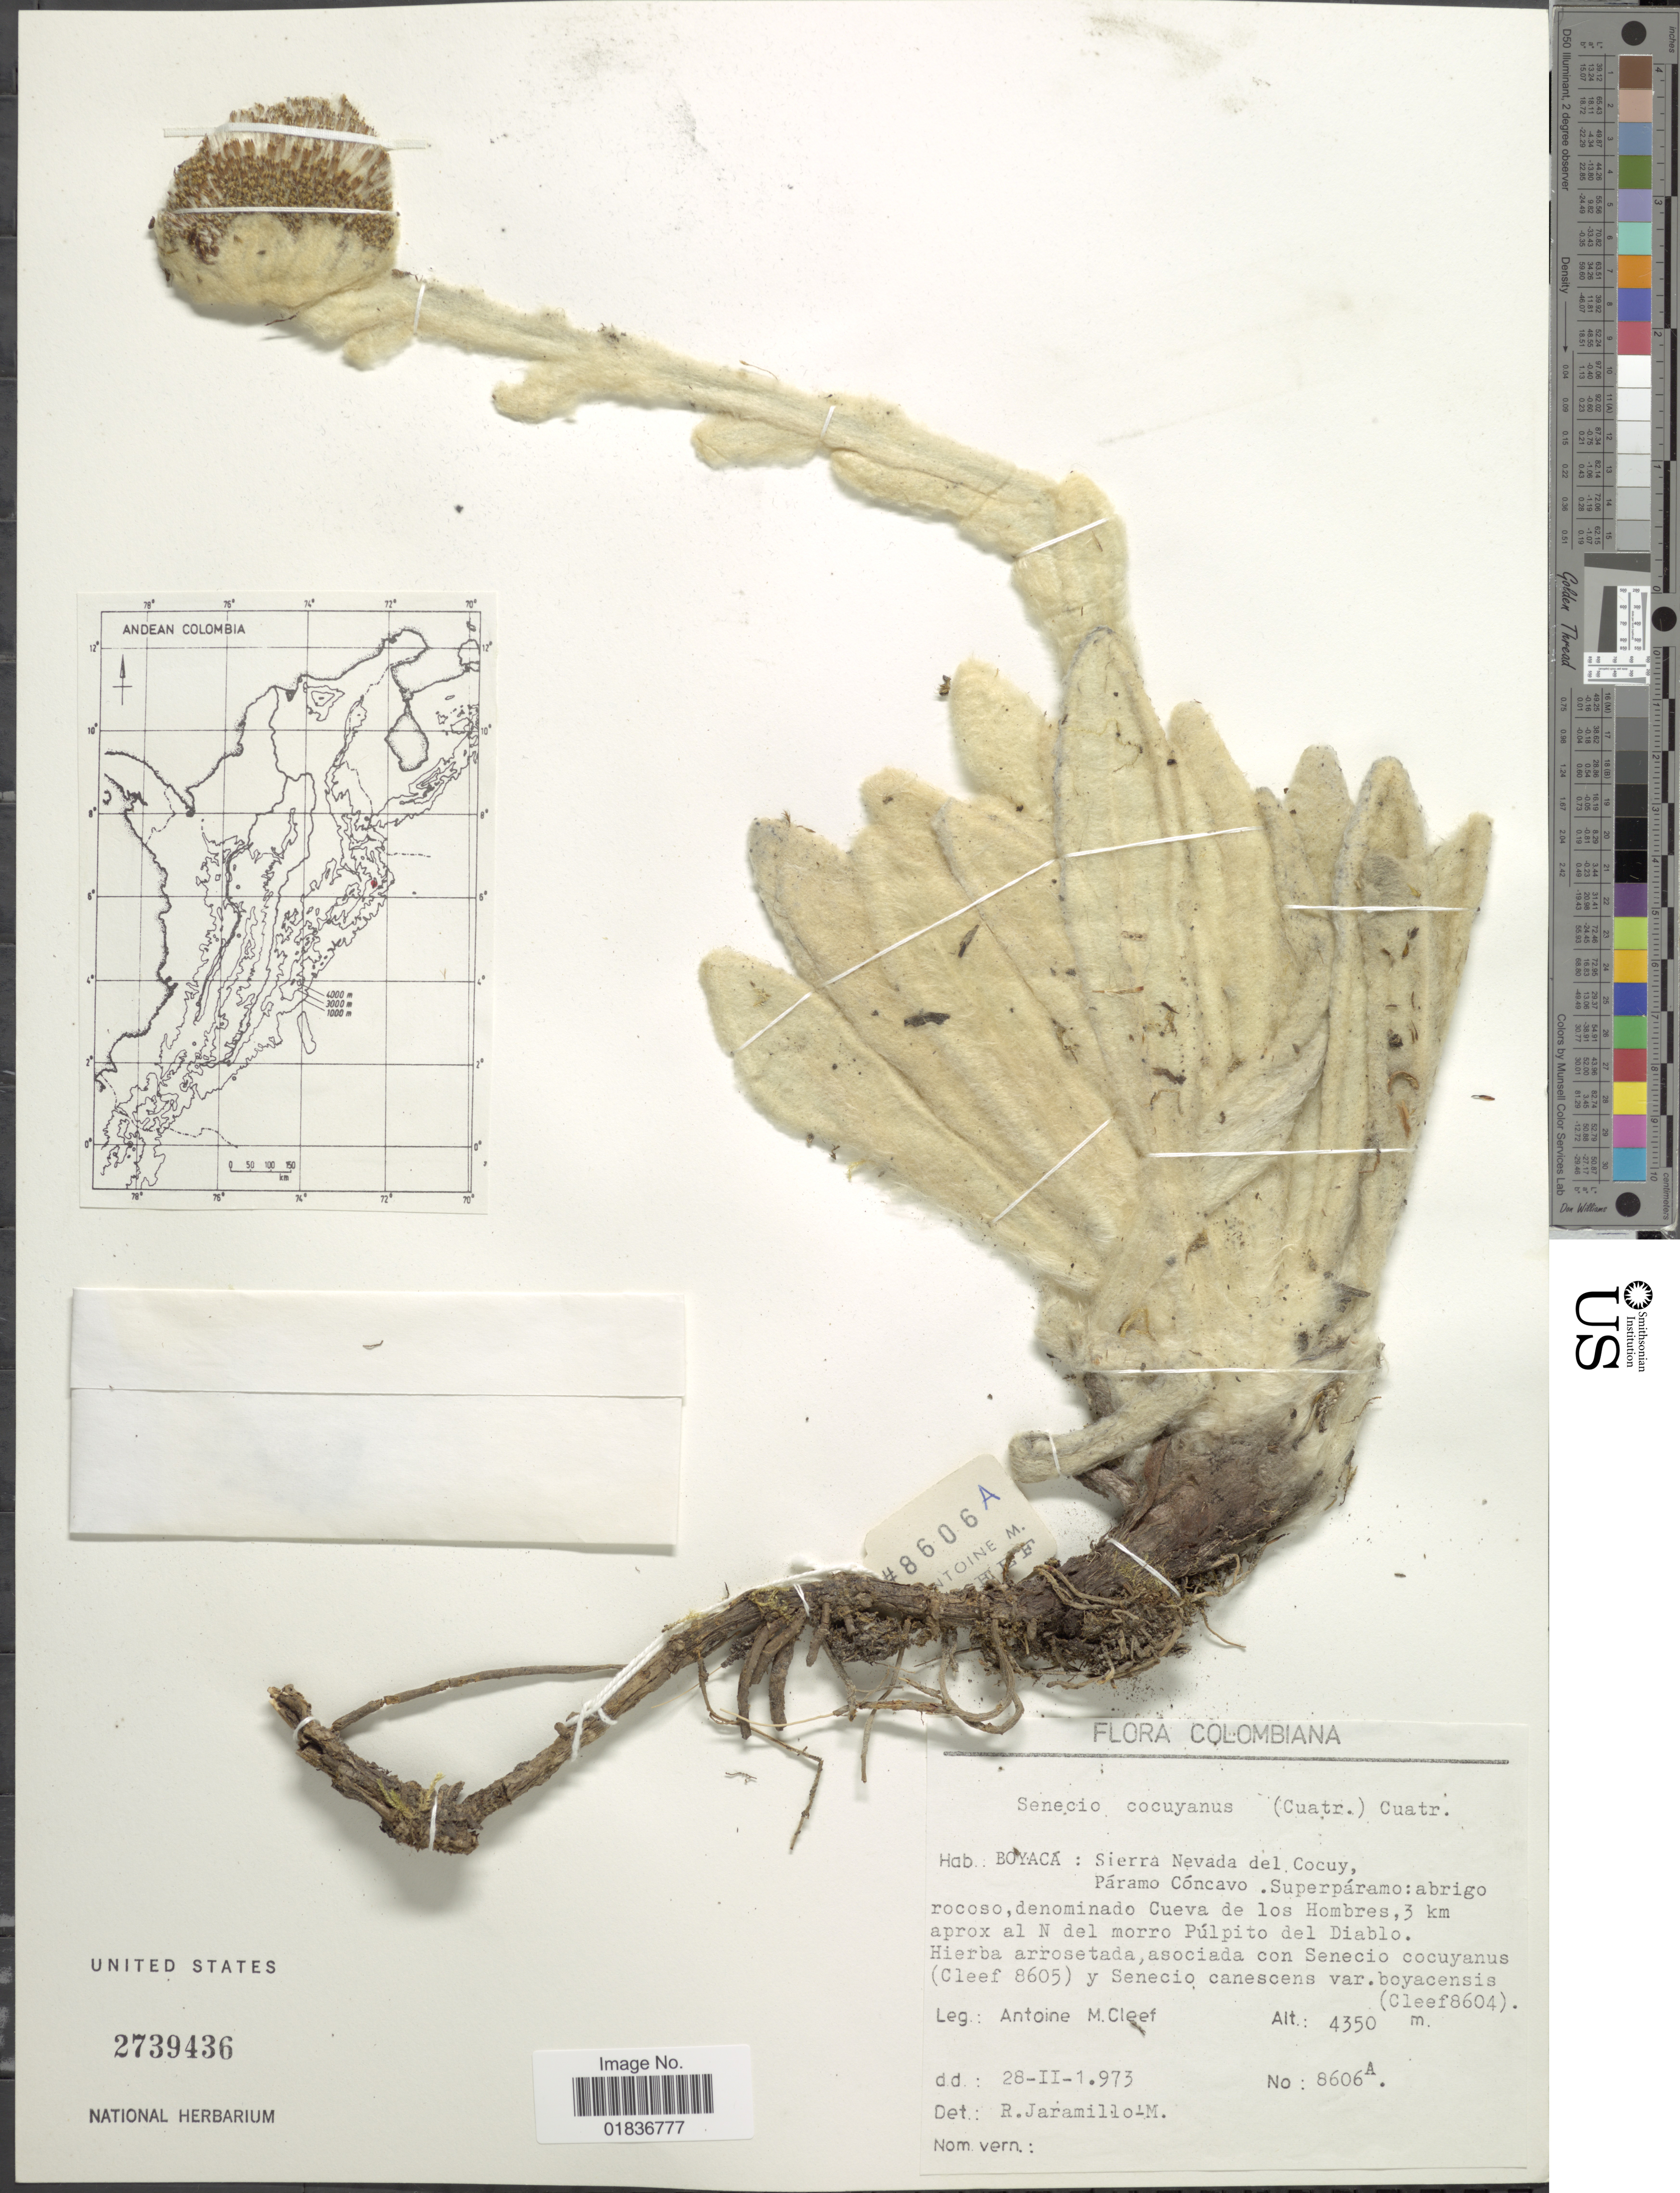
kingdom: Plantae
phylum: Tracheophyta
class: Magnoliopsida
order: Asterales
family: Asteraceae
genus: Senecio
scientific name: Senecio cocuyanus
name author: Cuatrec.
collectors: A. M. Cleef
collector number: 8606A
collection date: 1973-02-28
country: Colombia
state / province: Boyacá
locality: Boyacá: Sierra Nevada del Cocuy, Paramo Concavo. Superparamo: abrigo rocoso, denominado Cueva de los Hombres, 3 km aprox al N del morro Pulpito del Diablo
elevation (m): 4350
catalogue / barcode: US 2739436